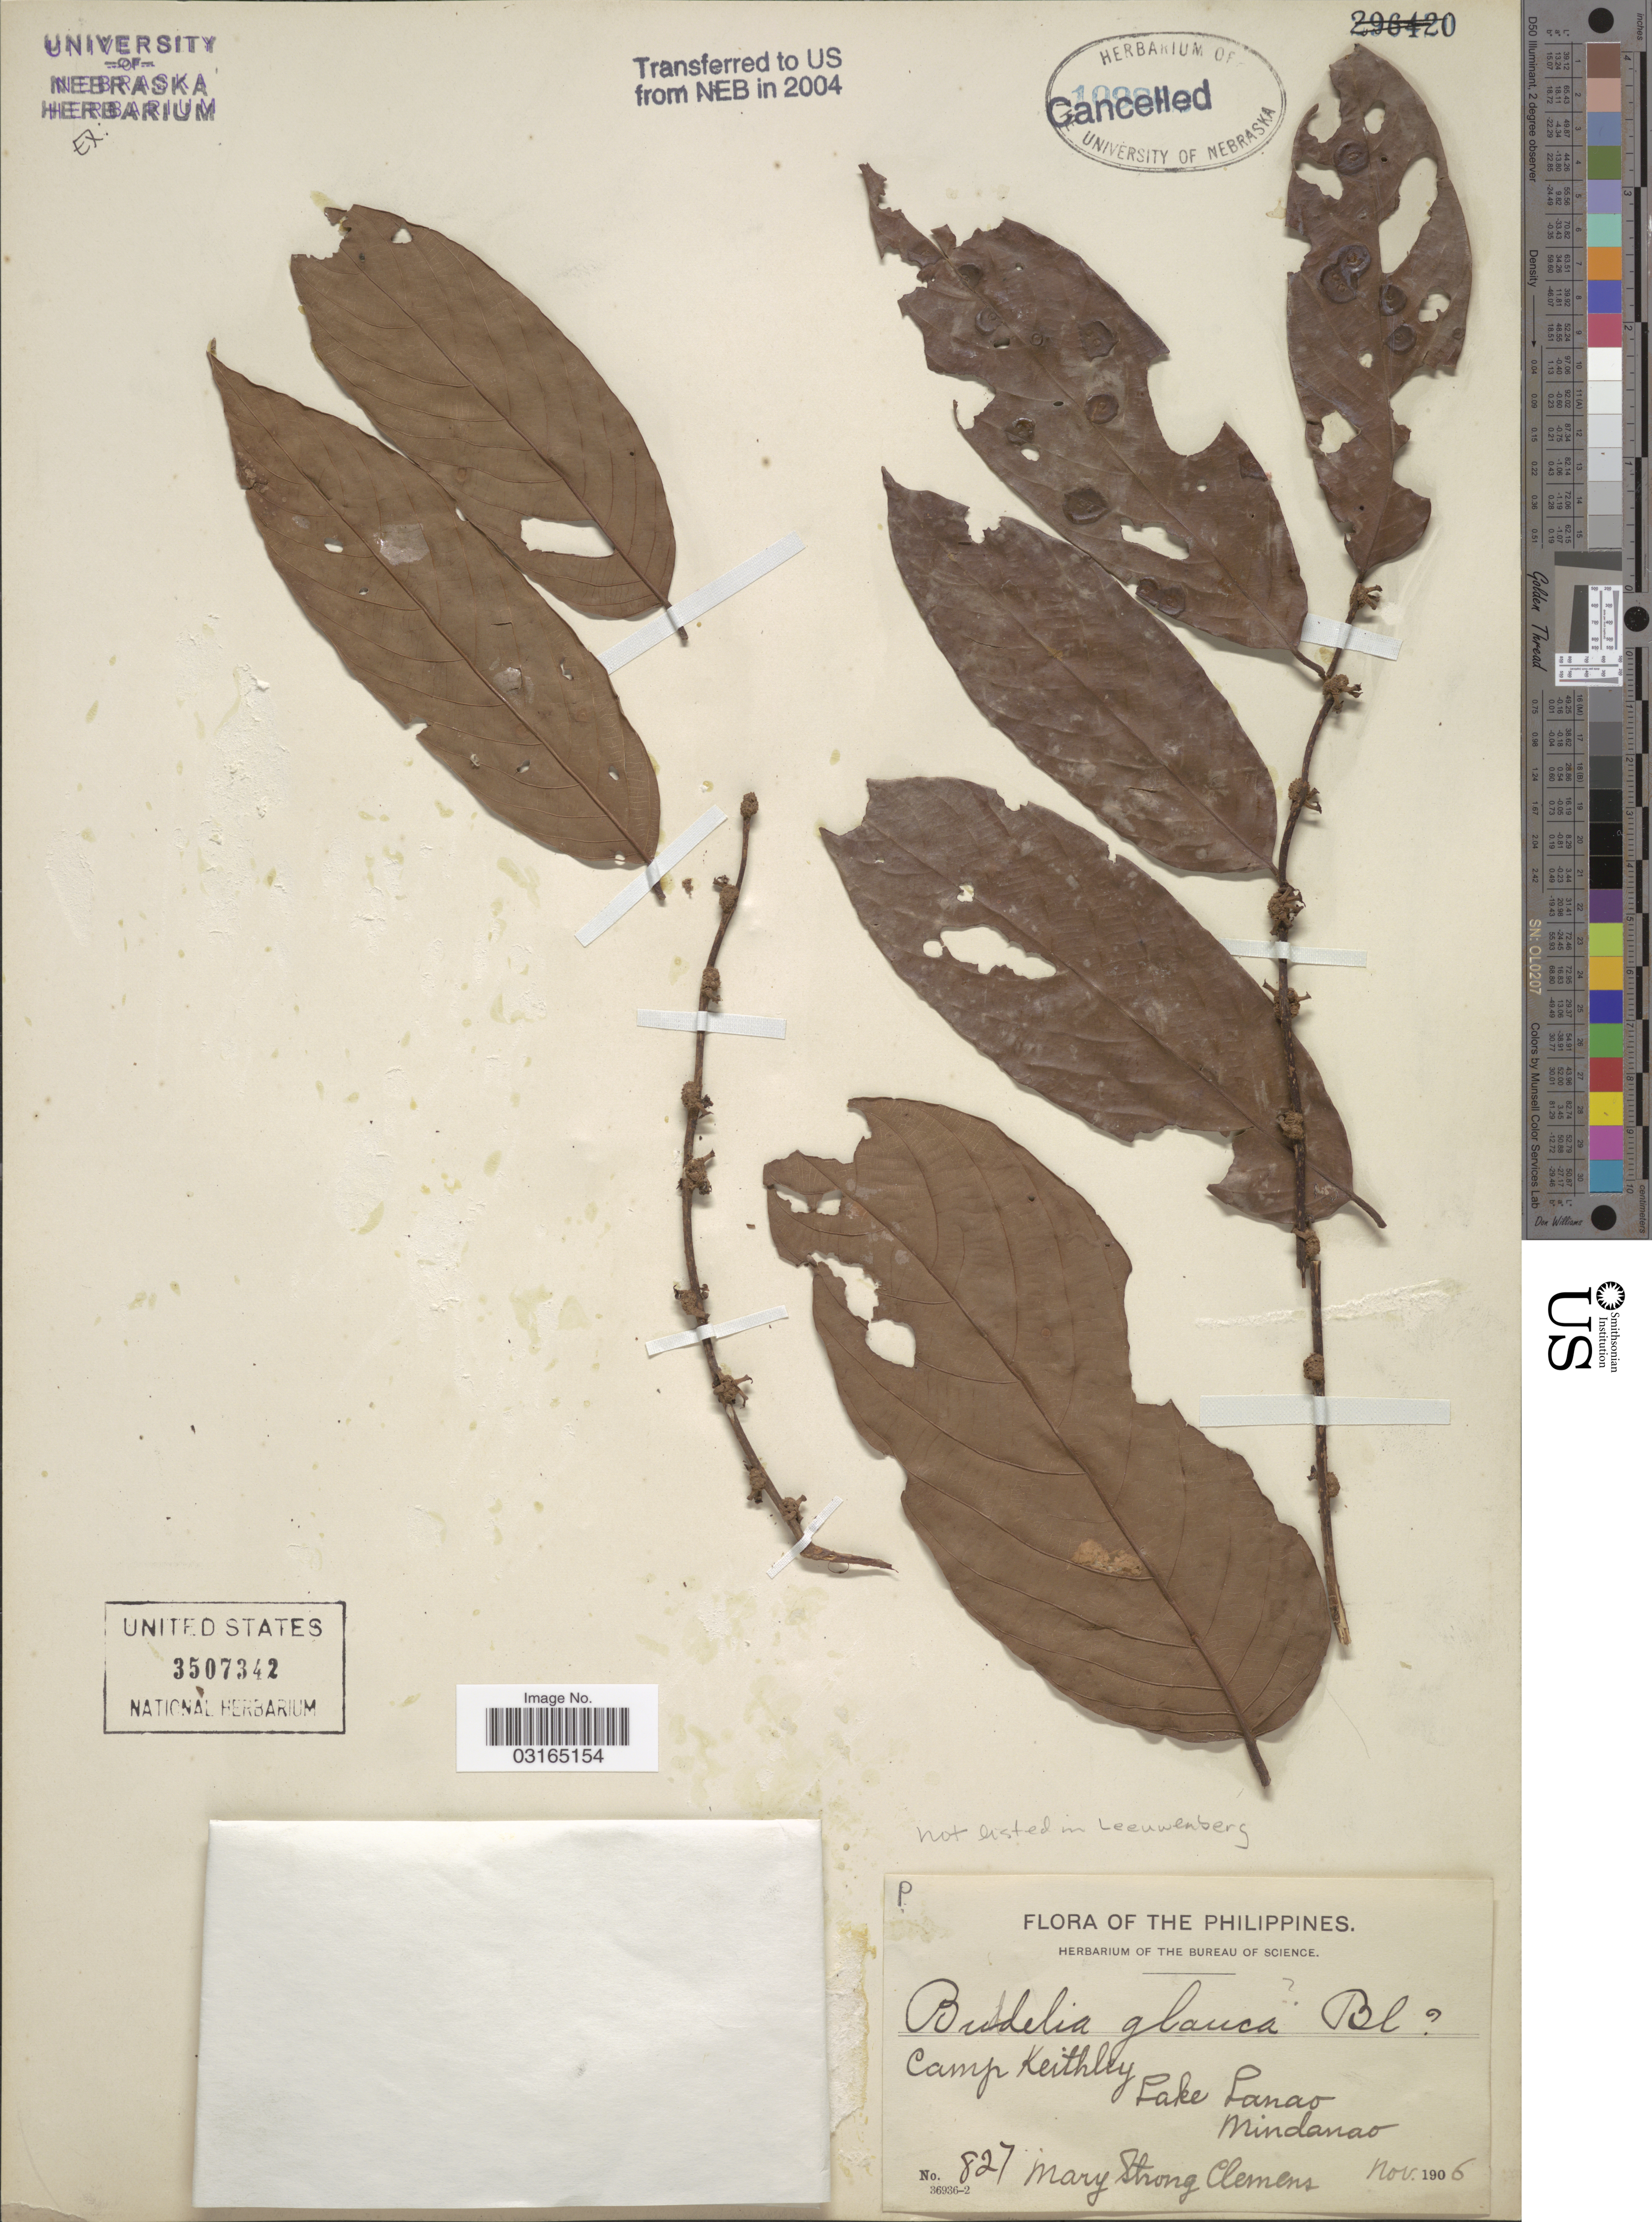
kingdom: Plantae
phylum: Tracheophyta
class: Magnoliopsida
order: Lamiales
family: Scrophulariaceae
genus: Buddleja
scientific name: Buddleja sp.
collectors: M. S. Clemens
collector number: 827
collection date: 1906-11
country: Philippines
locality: Camp Keithley, Lake Lanao, Mindanao.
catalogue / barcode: US 3507342